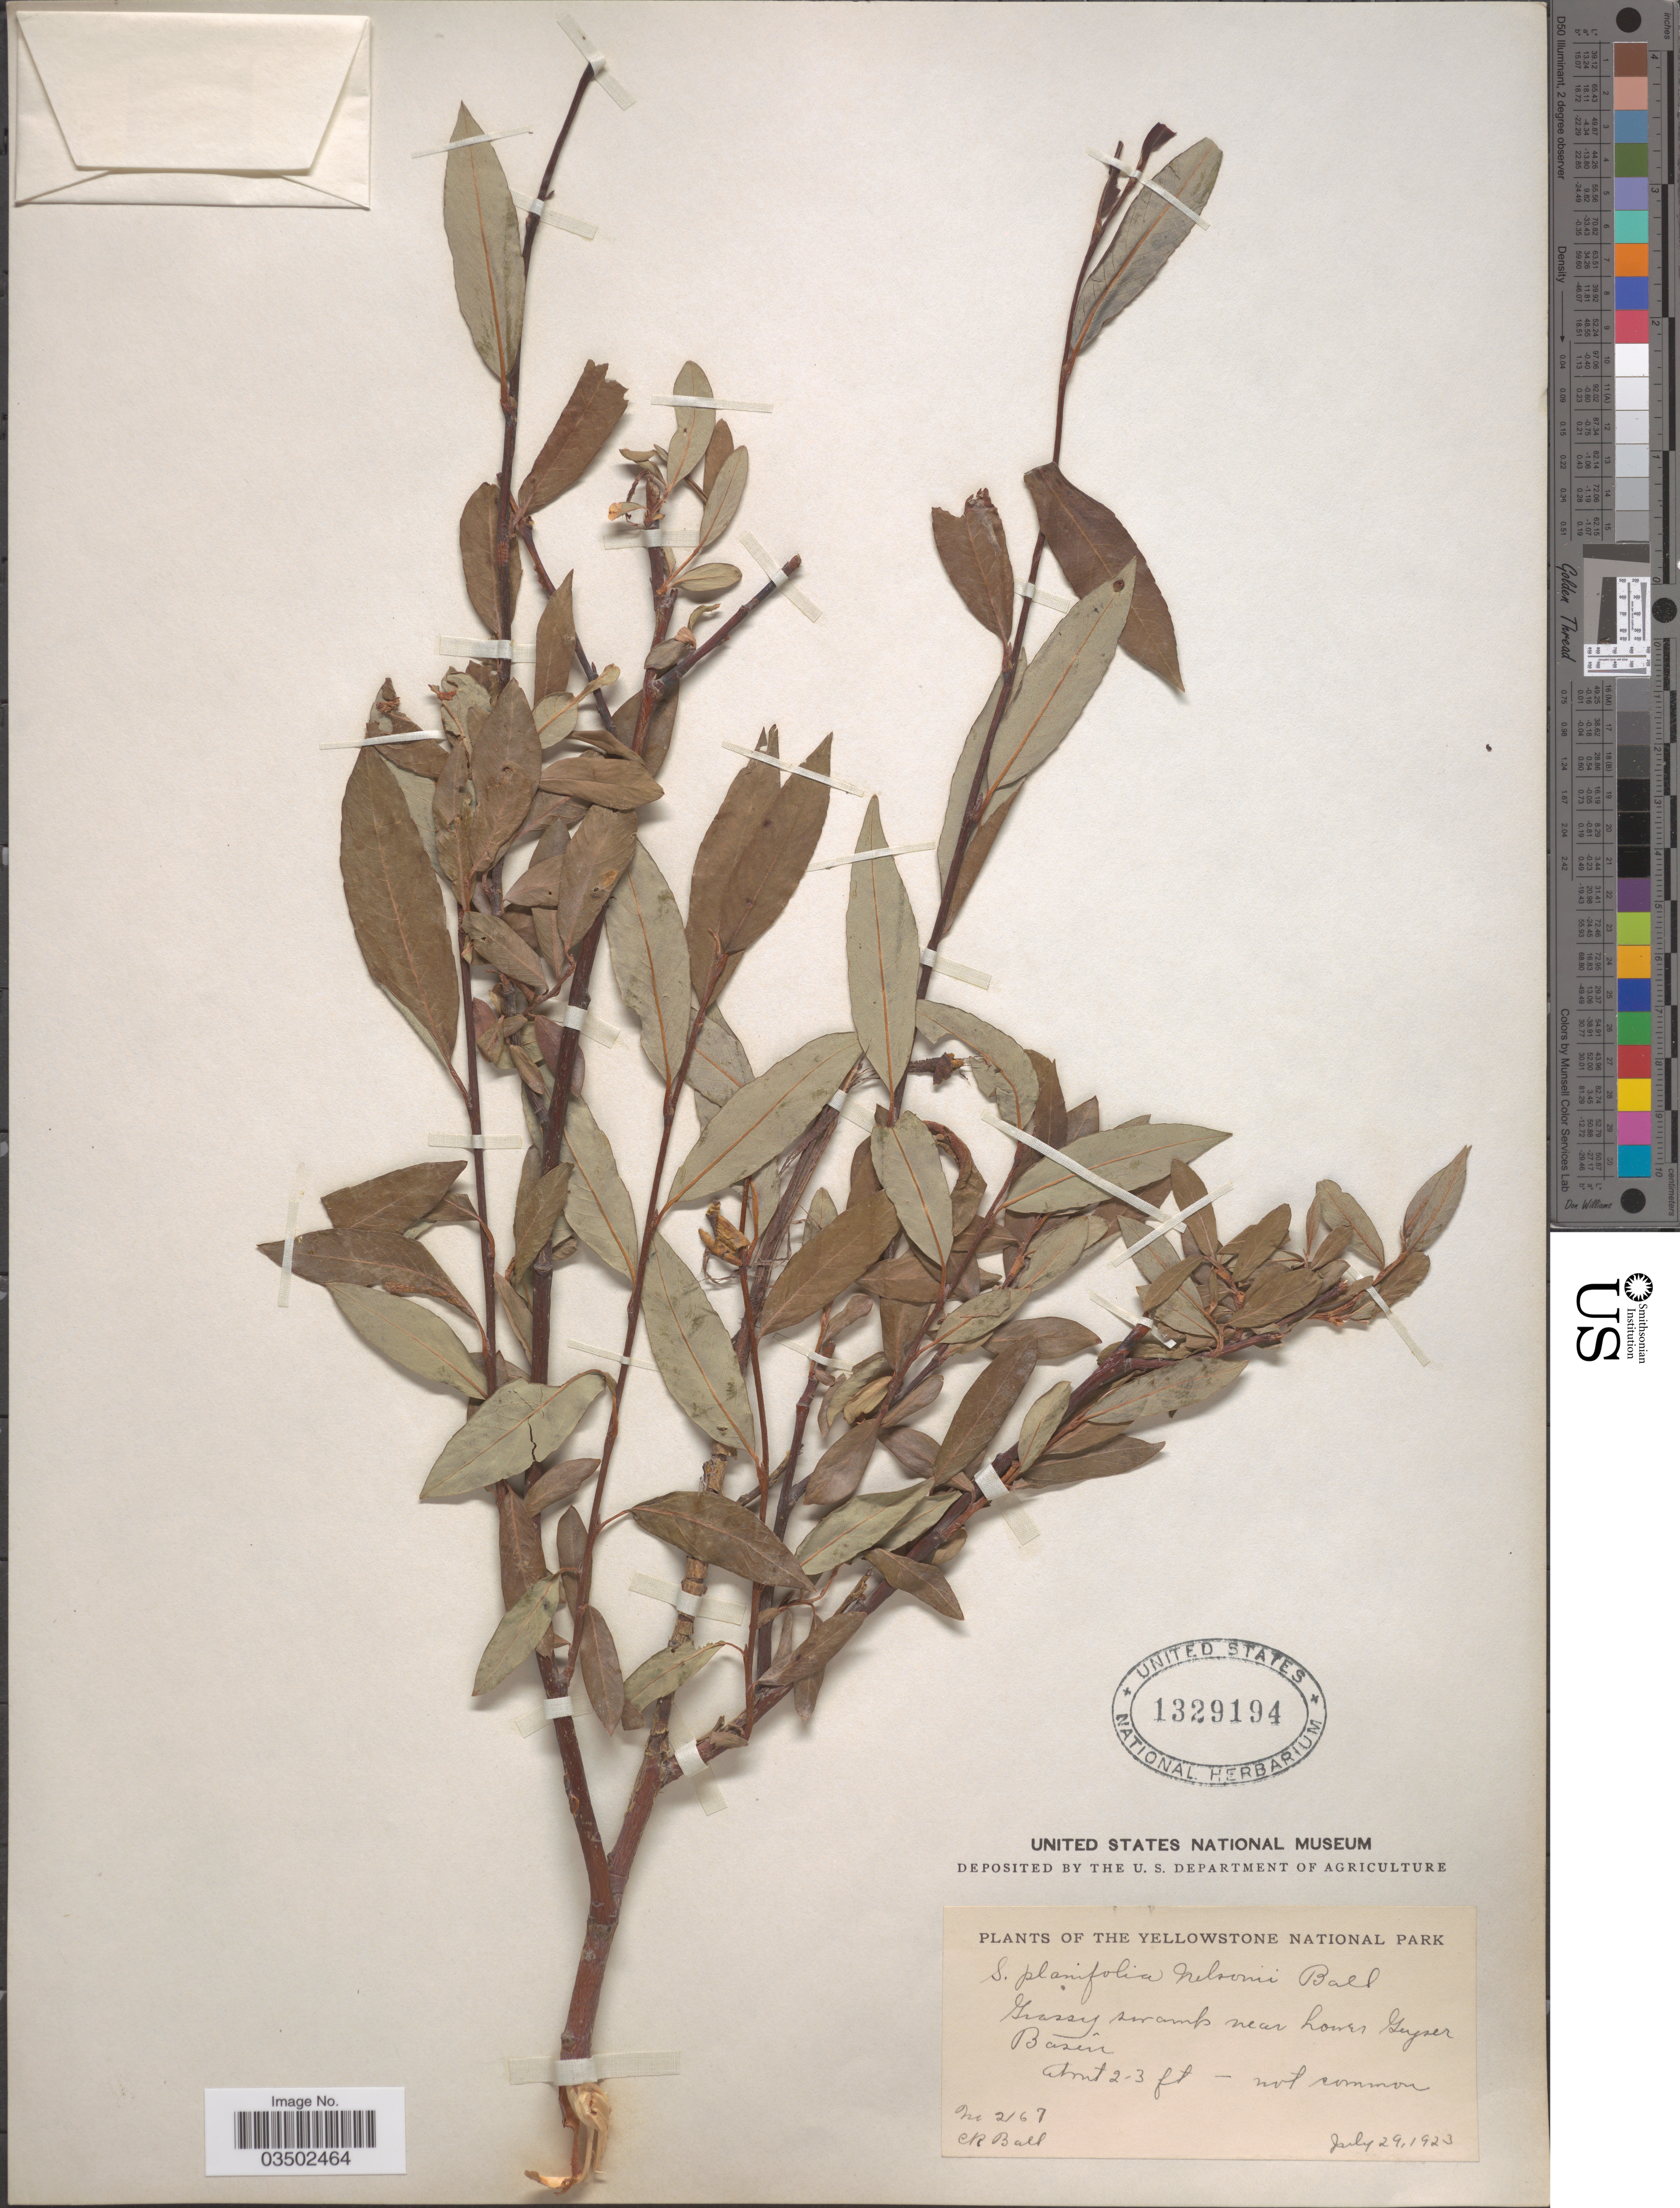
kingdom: Plantae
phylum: Tracheophyta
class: Magnoliopsida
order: Malpighiales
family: Salicaceae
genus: Salix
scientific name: Salix planifolia var. nelsonii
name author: (C.R. Ball) C.R. Ball ex E.C. Sm. bis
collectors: C. R. Ball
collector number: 2167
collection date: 1923-07-29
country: United States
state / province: Wyoming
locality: The Yellowstone National Park. Near Lowes Geyser Basin.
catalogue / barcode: US 1329194